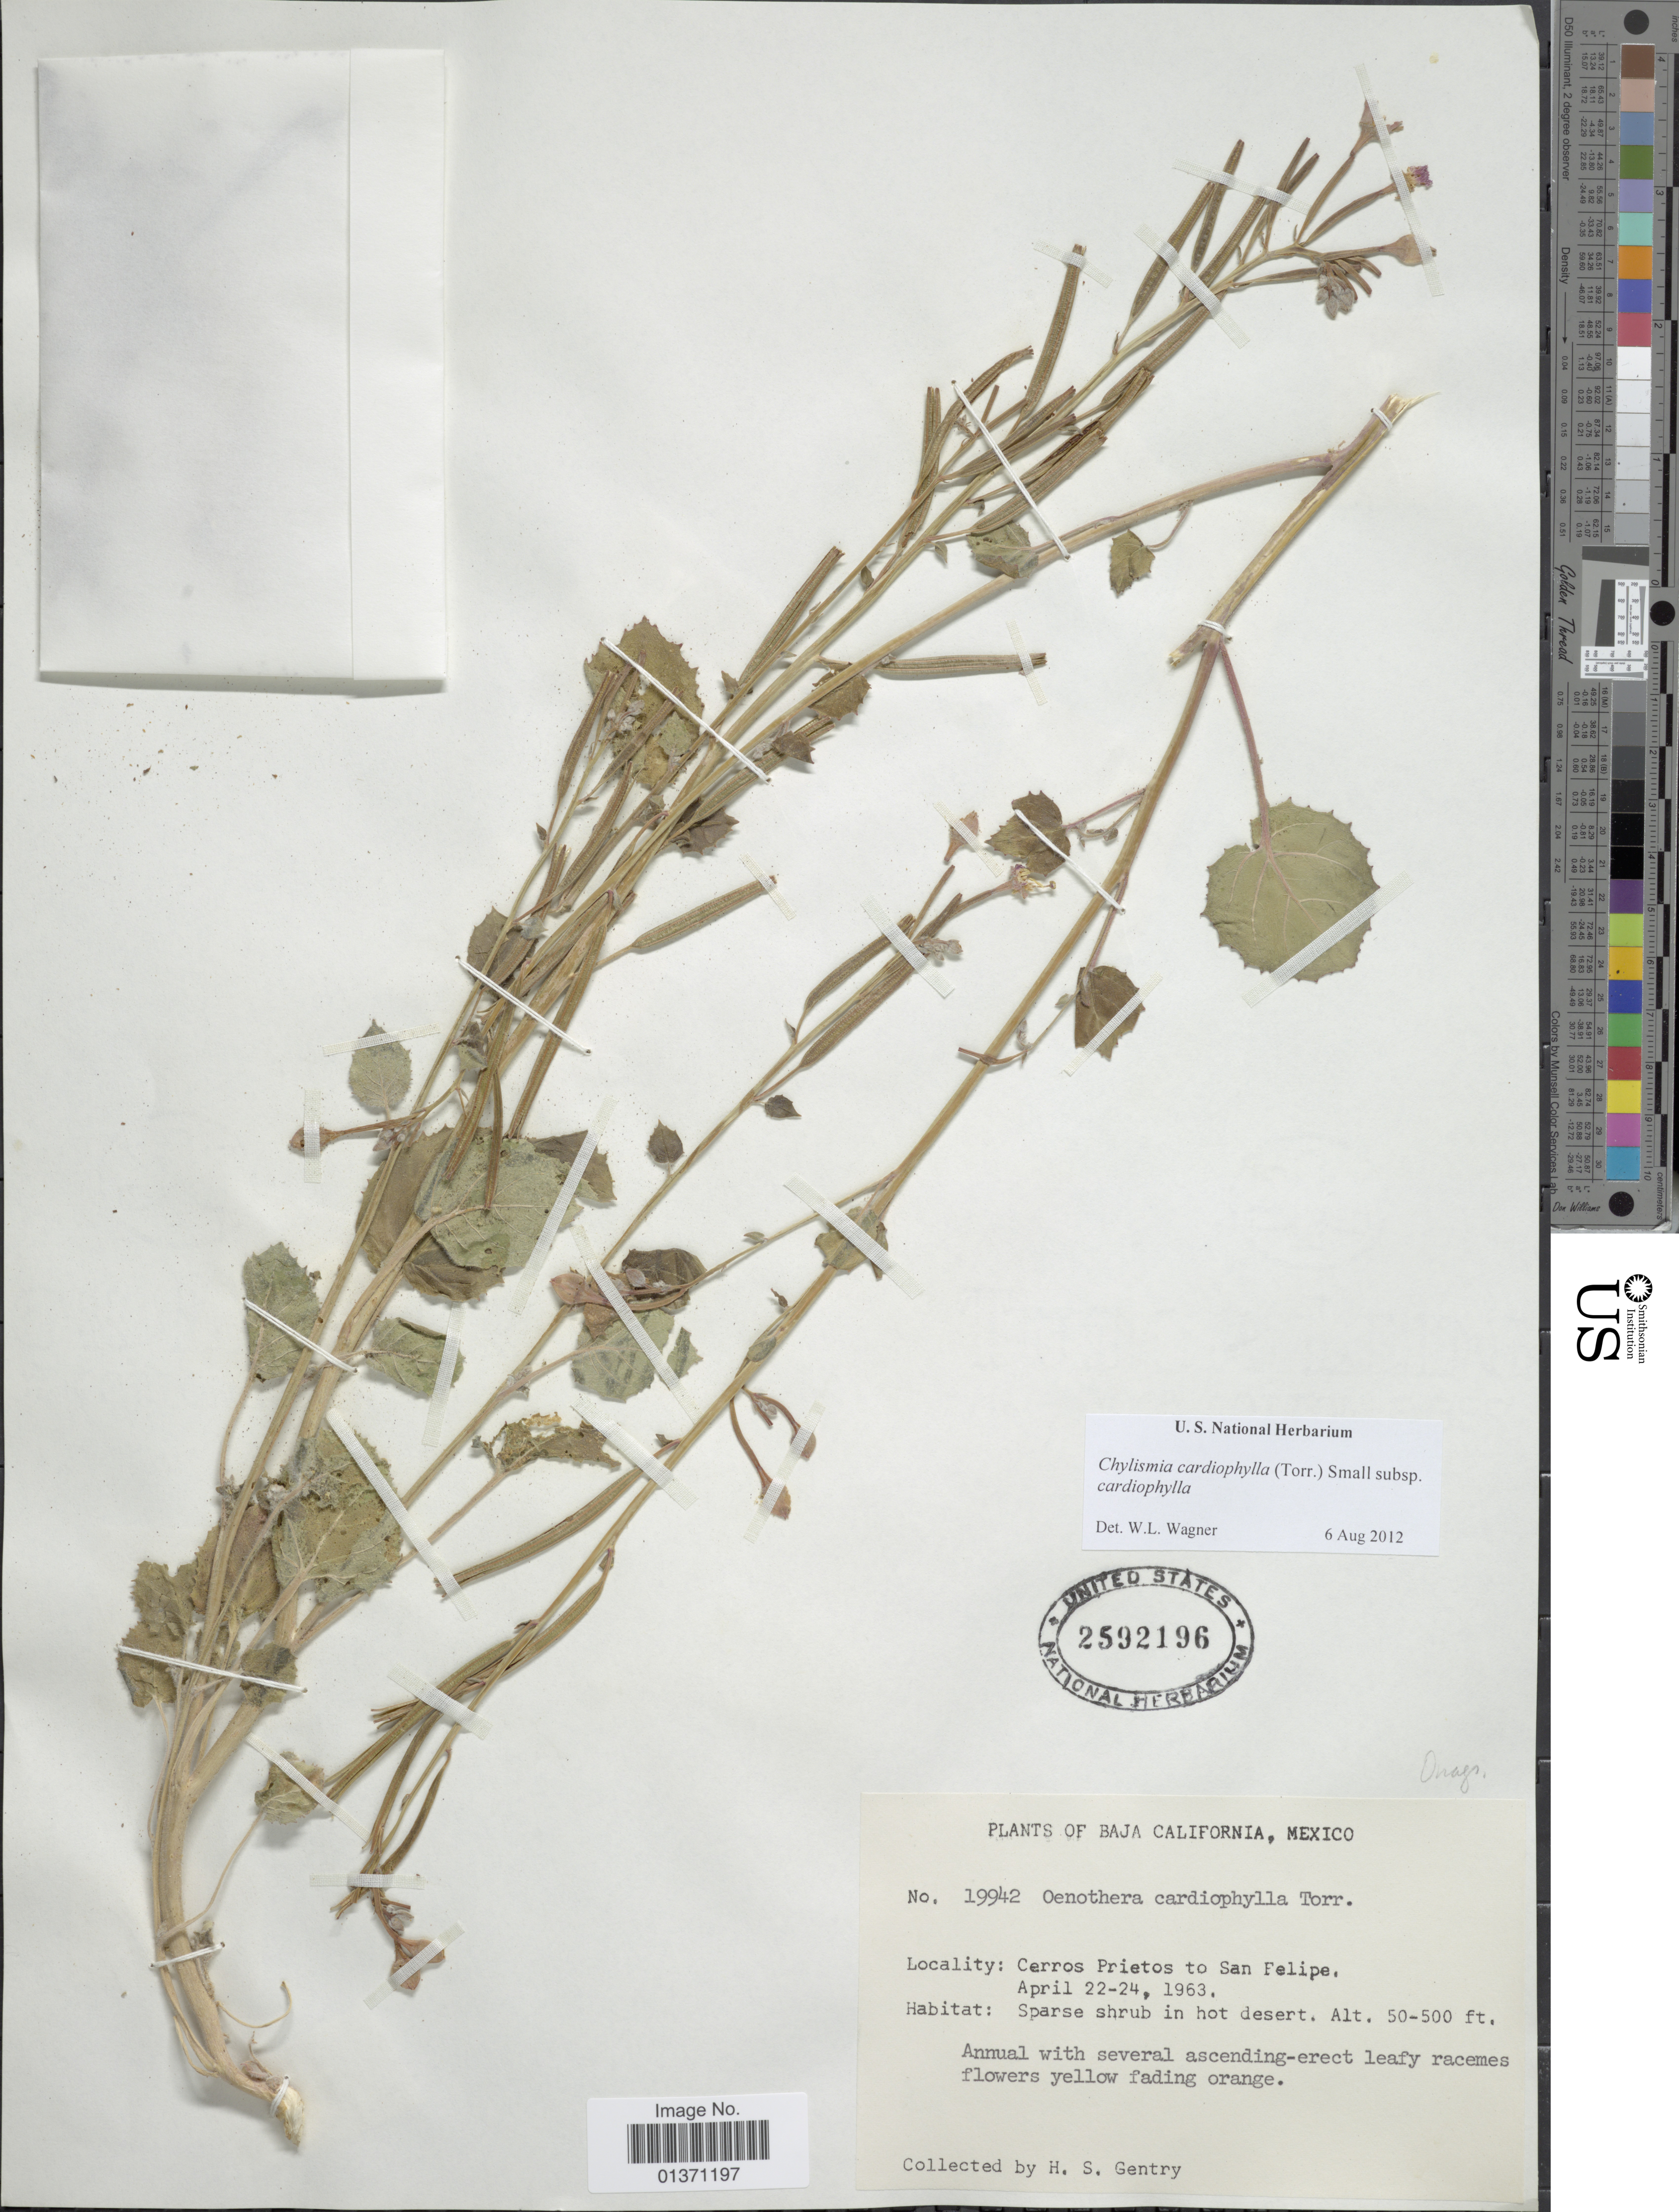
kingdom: Plantae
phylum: Tracheophyta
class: Magnoliopsida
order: Myrtales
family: Onagraceae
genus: Chylismia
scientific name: Chylismia cardiophylla subsp. cardiophylla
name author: (Torr.) Small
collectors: H. S. Gentry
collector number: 19942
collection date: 1963-04-22/1963-04-24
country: Mexico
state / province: Baja California Norte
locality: Cerros Prietos to San Felipe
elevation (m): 15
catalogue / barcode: US 2592196